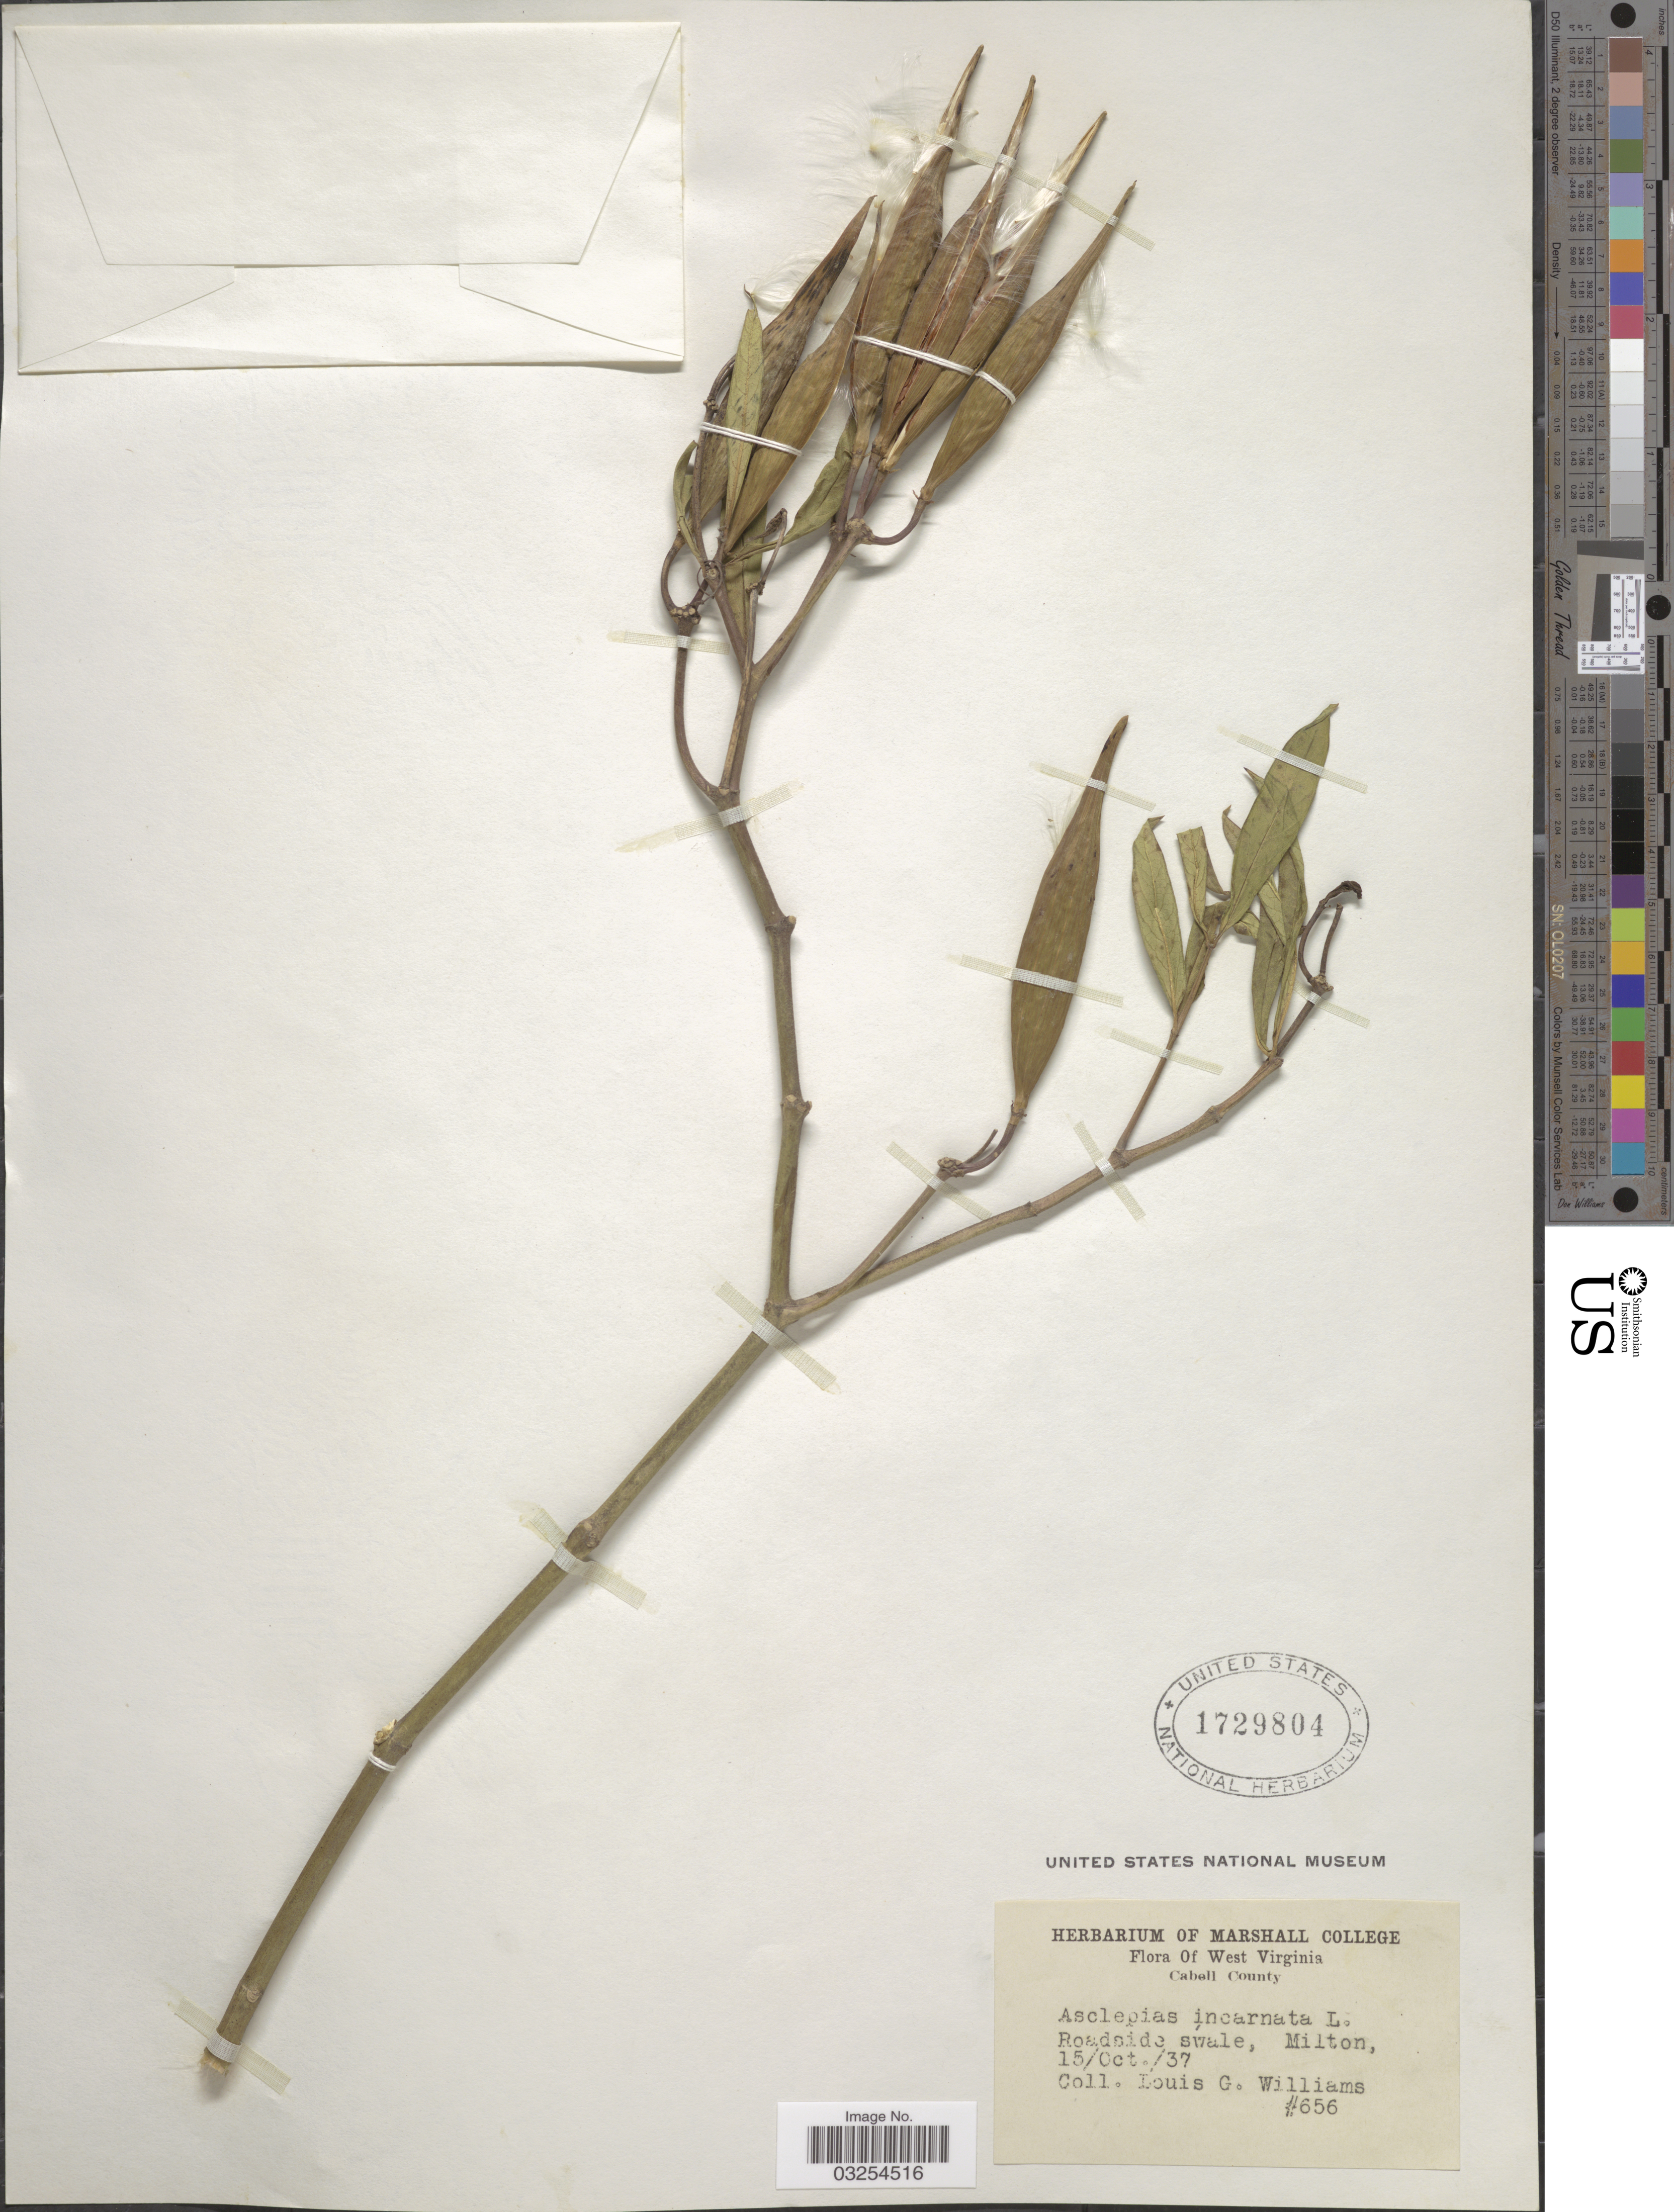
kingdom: Plantae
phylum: Tracheophyta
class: Magnoliopsida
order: Gentianales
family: Apocynaceae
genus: Asclepias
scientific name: Asclepias incarnata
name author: L.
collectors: L. G. Williams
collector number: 656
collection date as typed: Transcribed d/m/y: 15/10/37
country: United States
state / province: West Virginia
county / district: Cabell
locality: Cabell County. Roadside swale, Milton.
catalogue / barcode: US 1729804